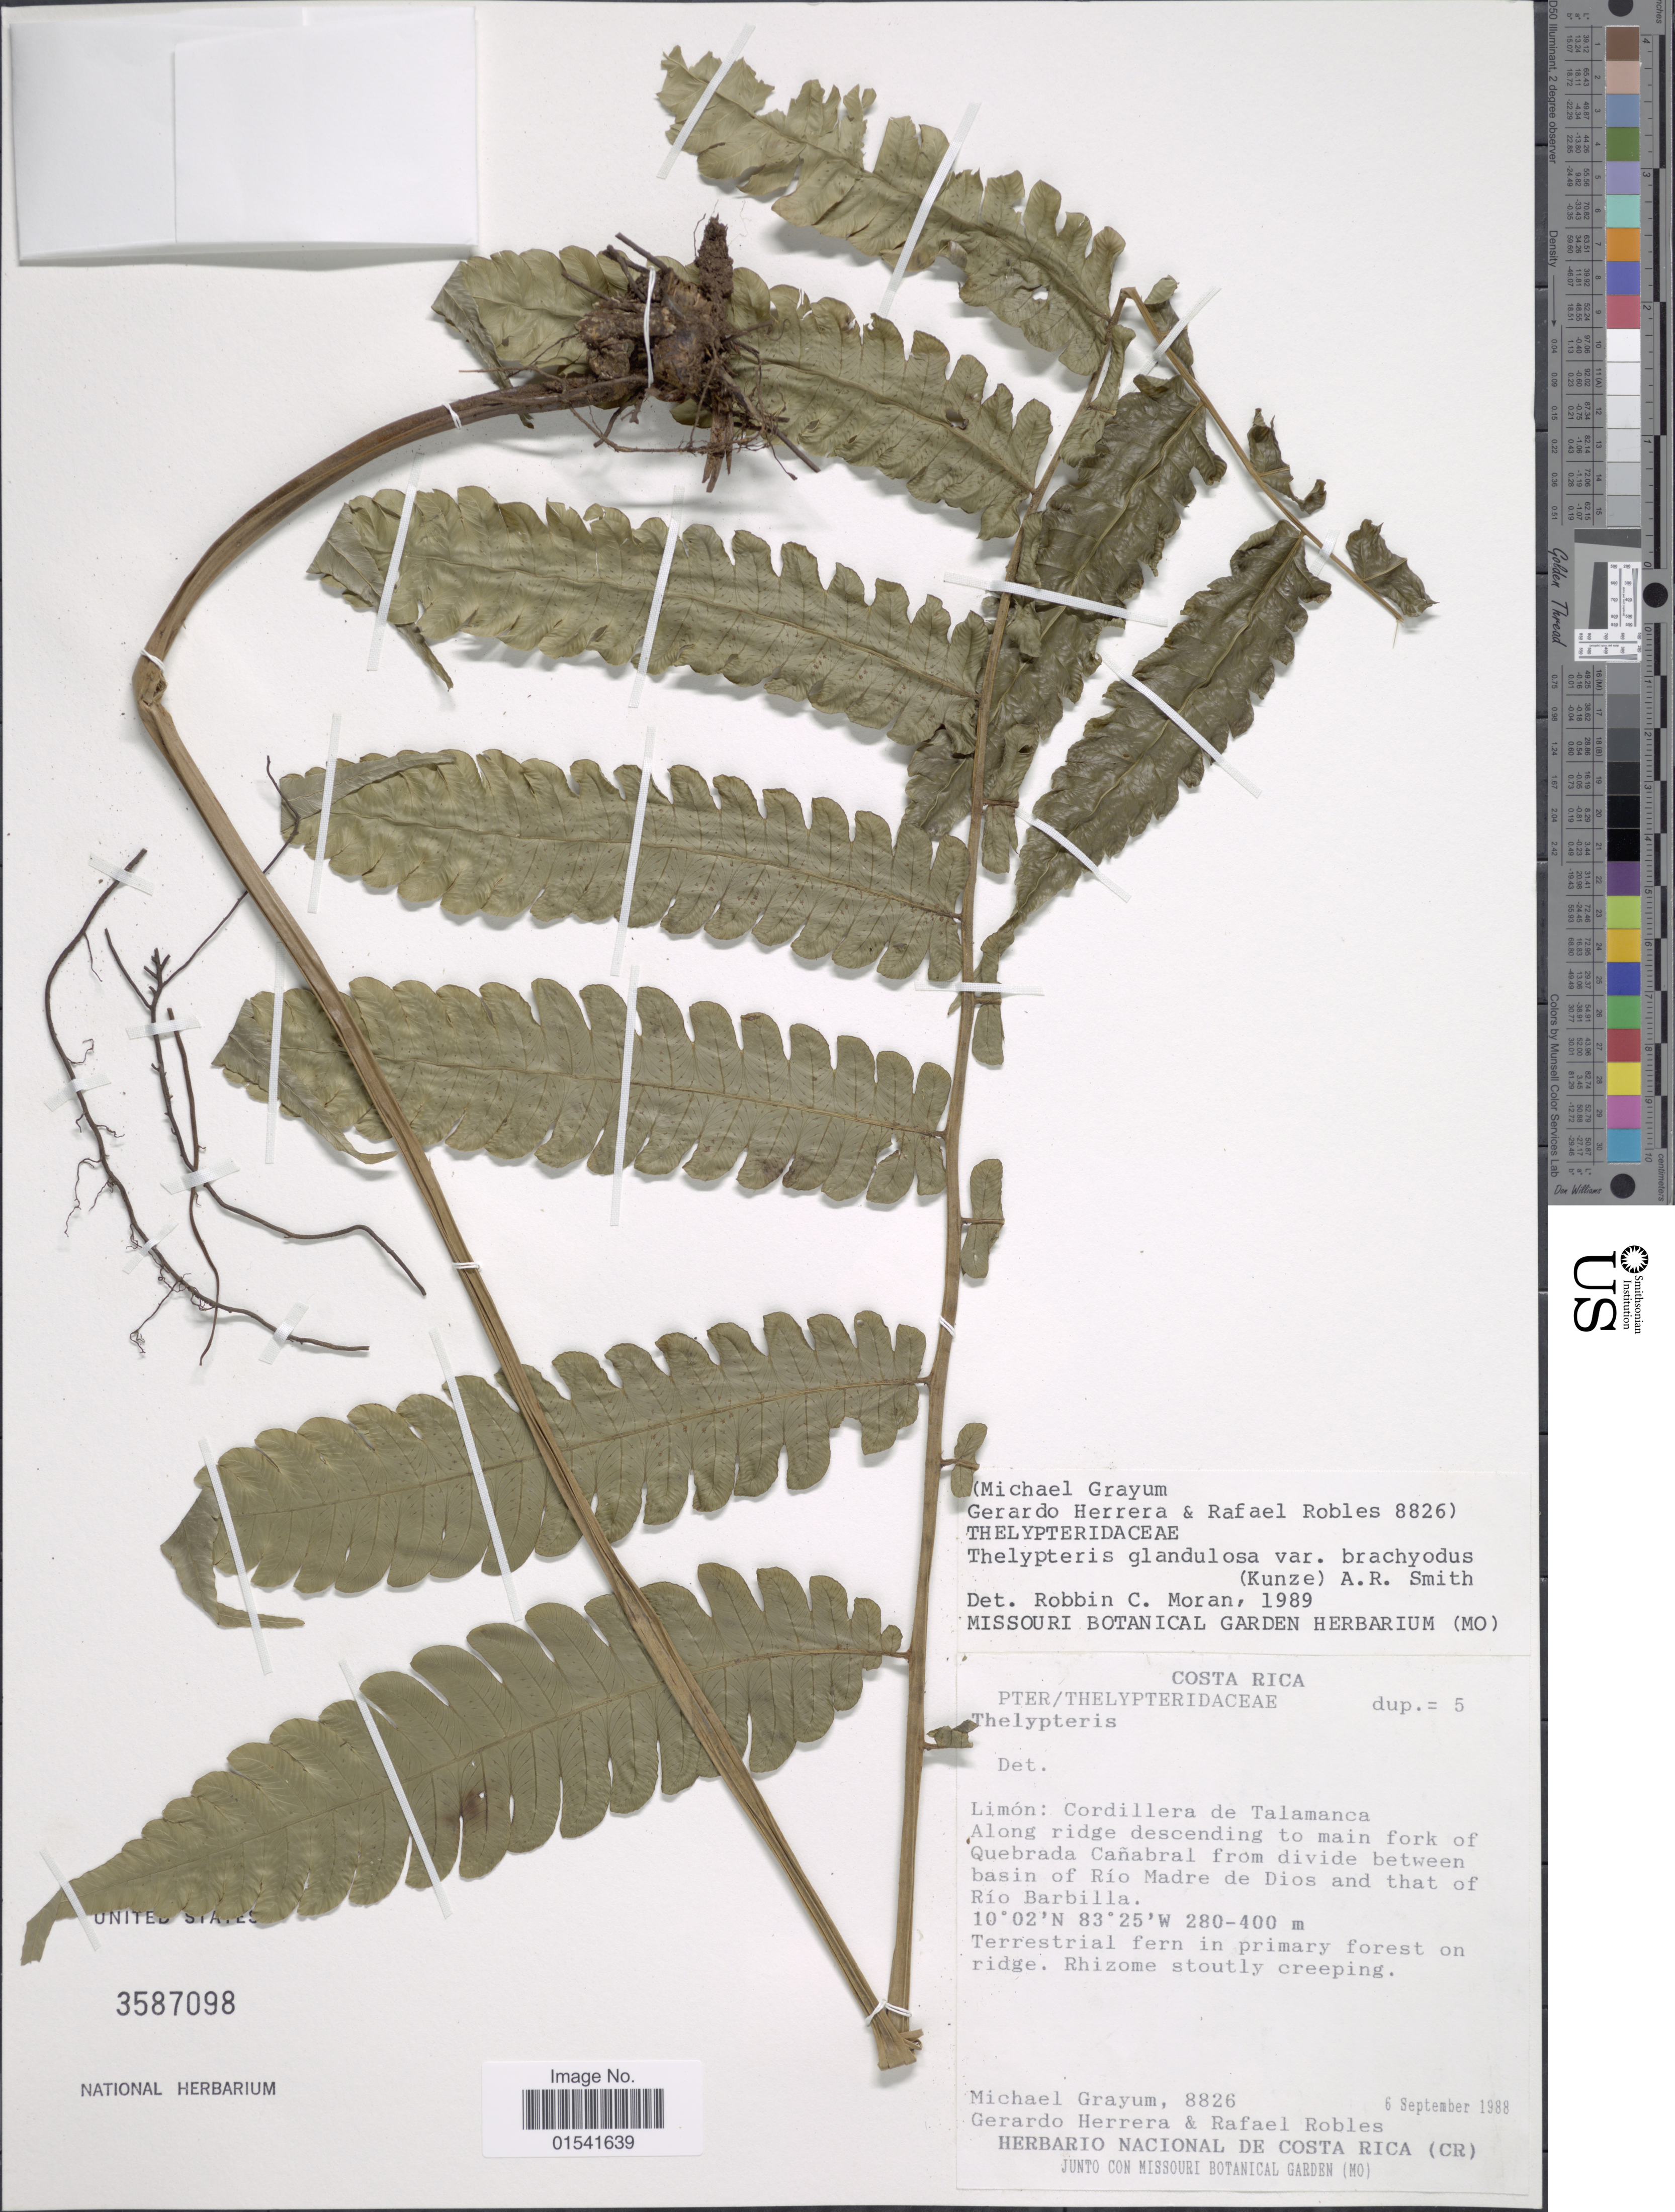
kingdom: Plantae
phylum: Tracheophyta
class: Polypodiopsida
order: Polypodiales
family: Thelypteridaceae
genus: Steiropteris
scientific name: Steiropteris glandulosa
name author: (Hook. f.) Pic. Serm.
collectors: M. H. Grayum, G. Herrera & R. Robles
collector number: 8826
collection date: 1988-09-06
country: Costa Rica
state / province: Limón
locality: Cordillera de Talamanca. Along ridge descending to main fork of Quebrada Cañabral from divide between basin of Río Madre de Dios and that of Río Barbilla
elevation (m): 280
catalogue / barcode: US 3587098